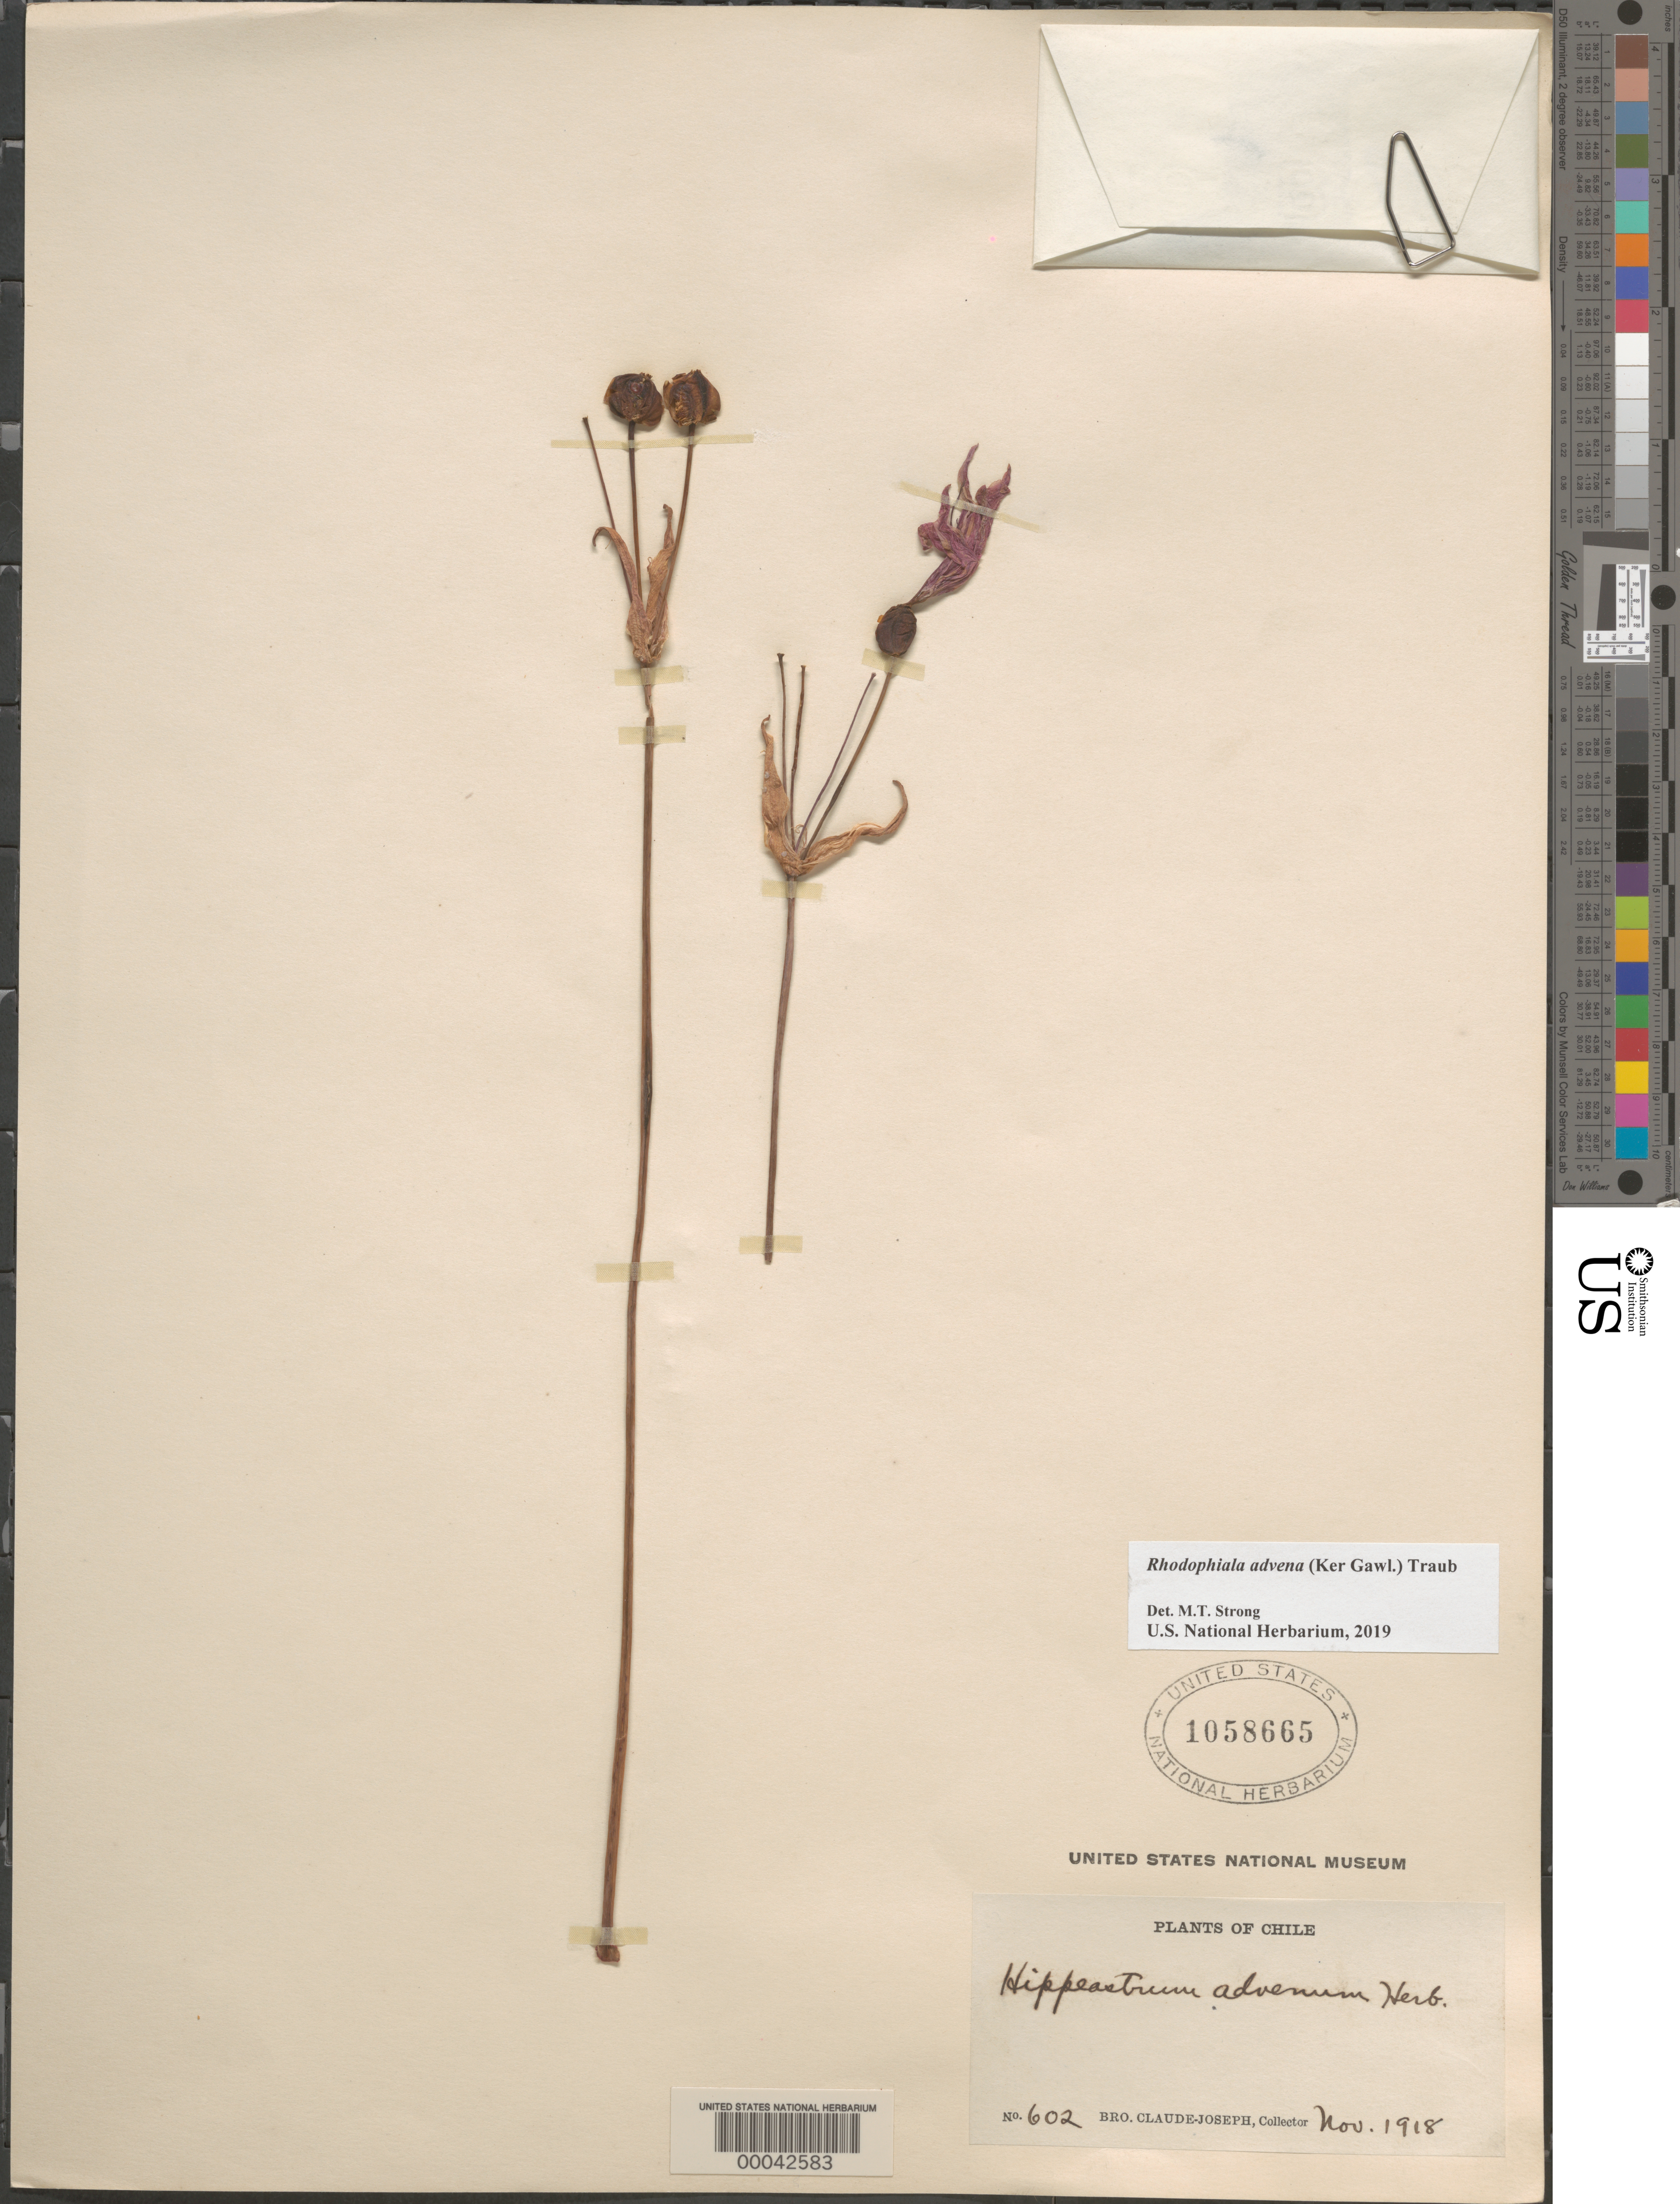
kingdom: Plantae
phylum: Tracheophyta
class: Liliopsida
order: Asparagales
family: Amaryllidaceae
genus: Rhodophiala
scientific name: Rhodophiala advena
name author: (Ker Gawl.) Traub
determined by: Strong, Mark T., (BOT), Smithsonian Institution - National Museum of Natural History (UNITED STATES)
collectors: Bro. Claude-Joseph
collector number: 602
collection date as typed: Nov 1918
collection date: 1918-11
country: Chile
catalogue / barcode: US 1058665